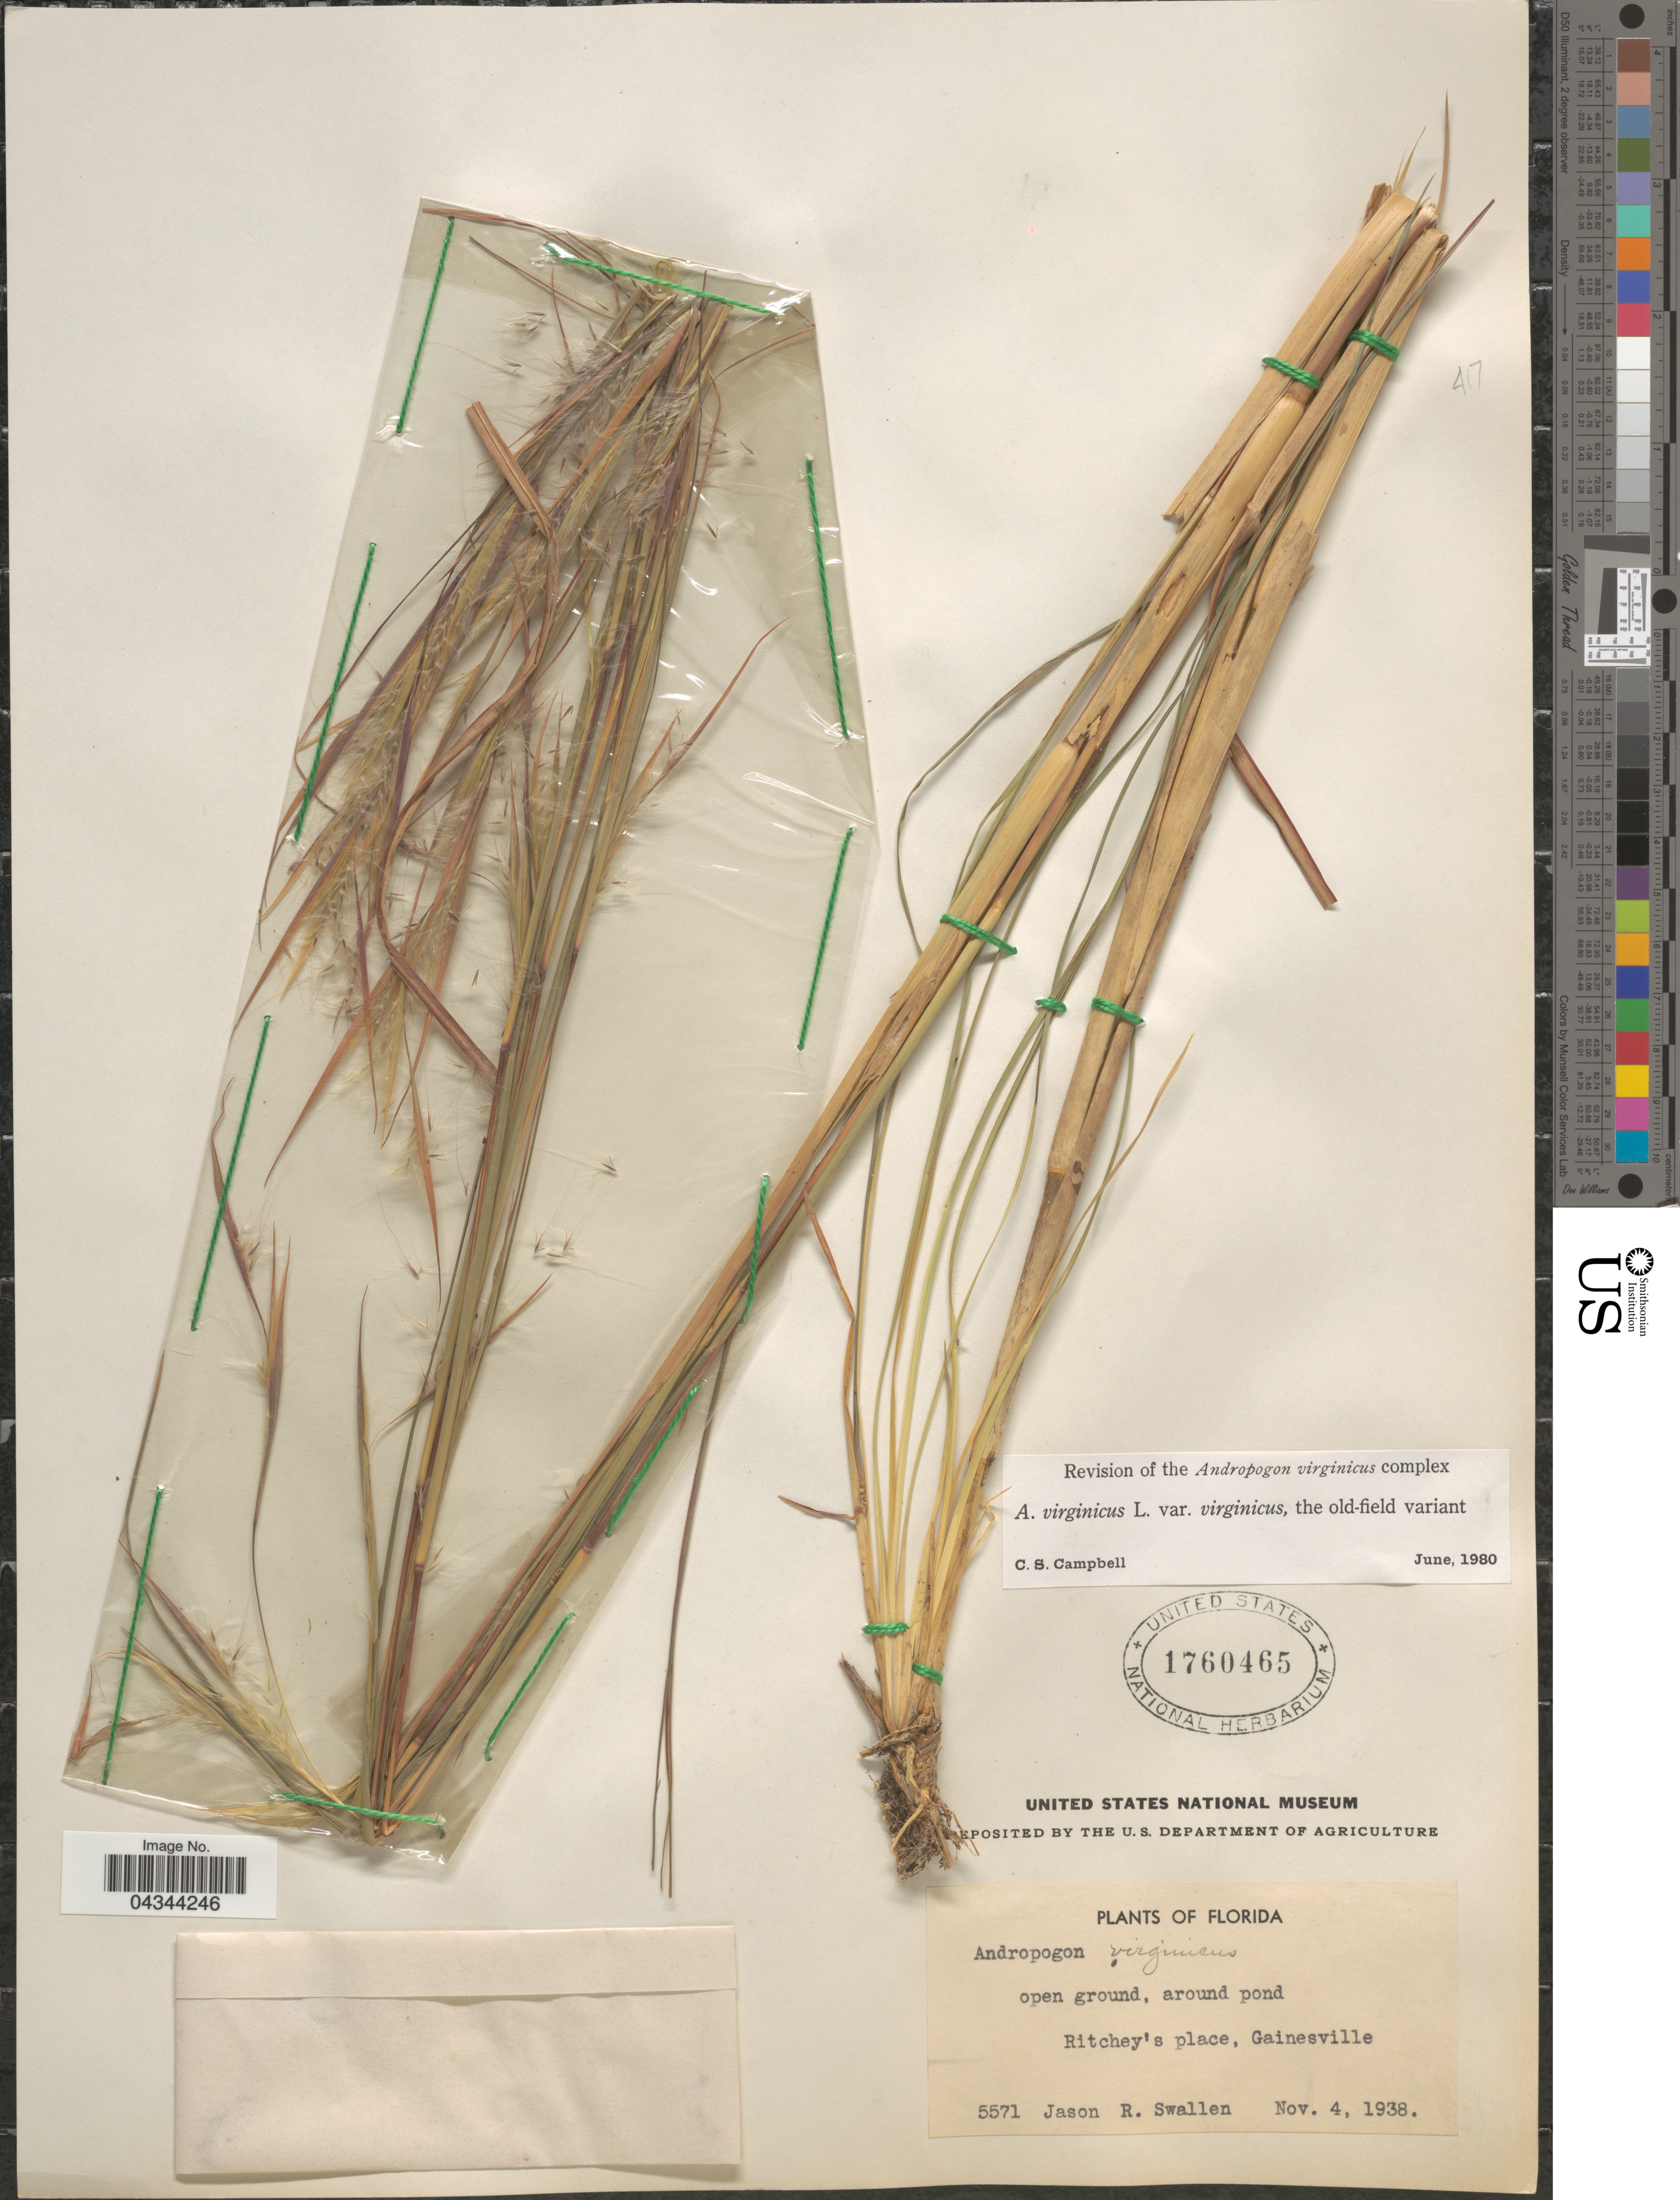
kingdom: Plantae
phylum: Tracheophyta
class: Liliopsida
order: Poales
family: Poaceae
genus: Andropogon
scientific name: Andropogon virginicus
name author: L.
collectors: J. R. Swallen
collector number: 5571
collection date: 1938-11-04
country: United States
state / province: Florida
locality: Around pond. Ritchey's place, Gainesville.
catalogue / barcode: US 1760465